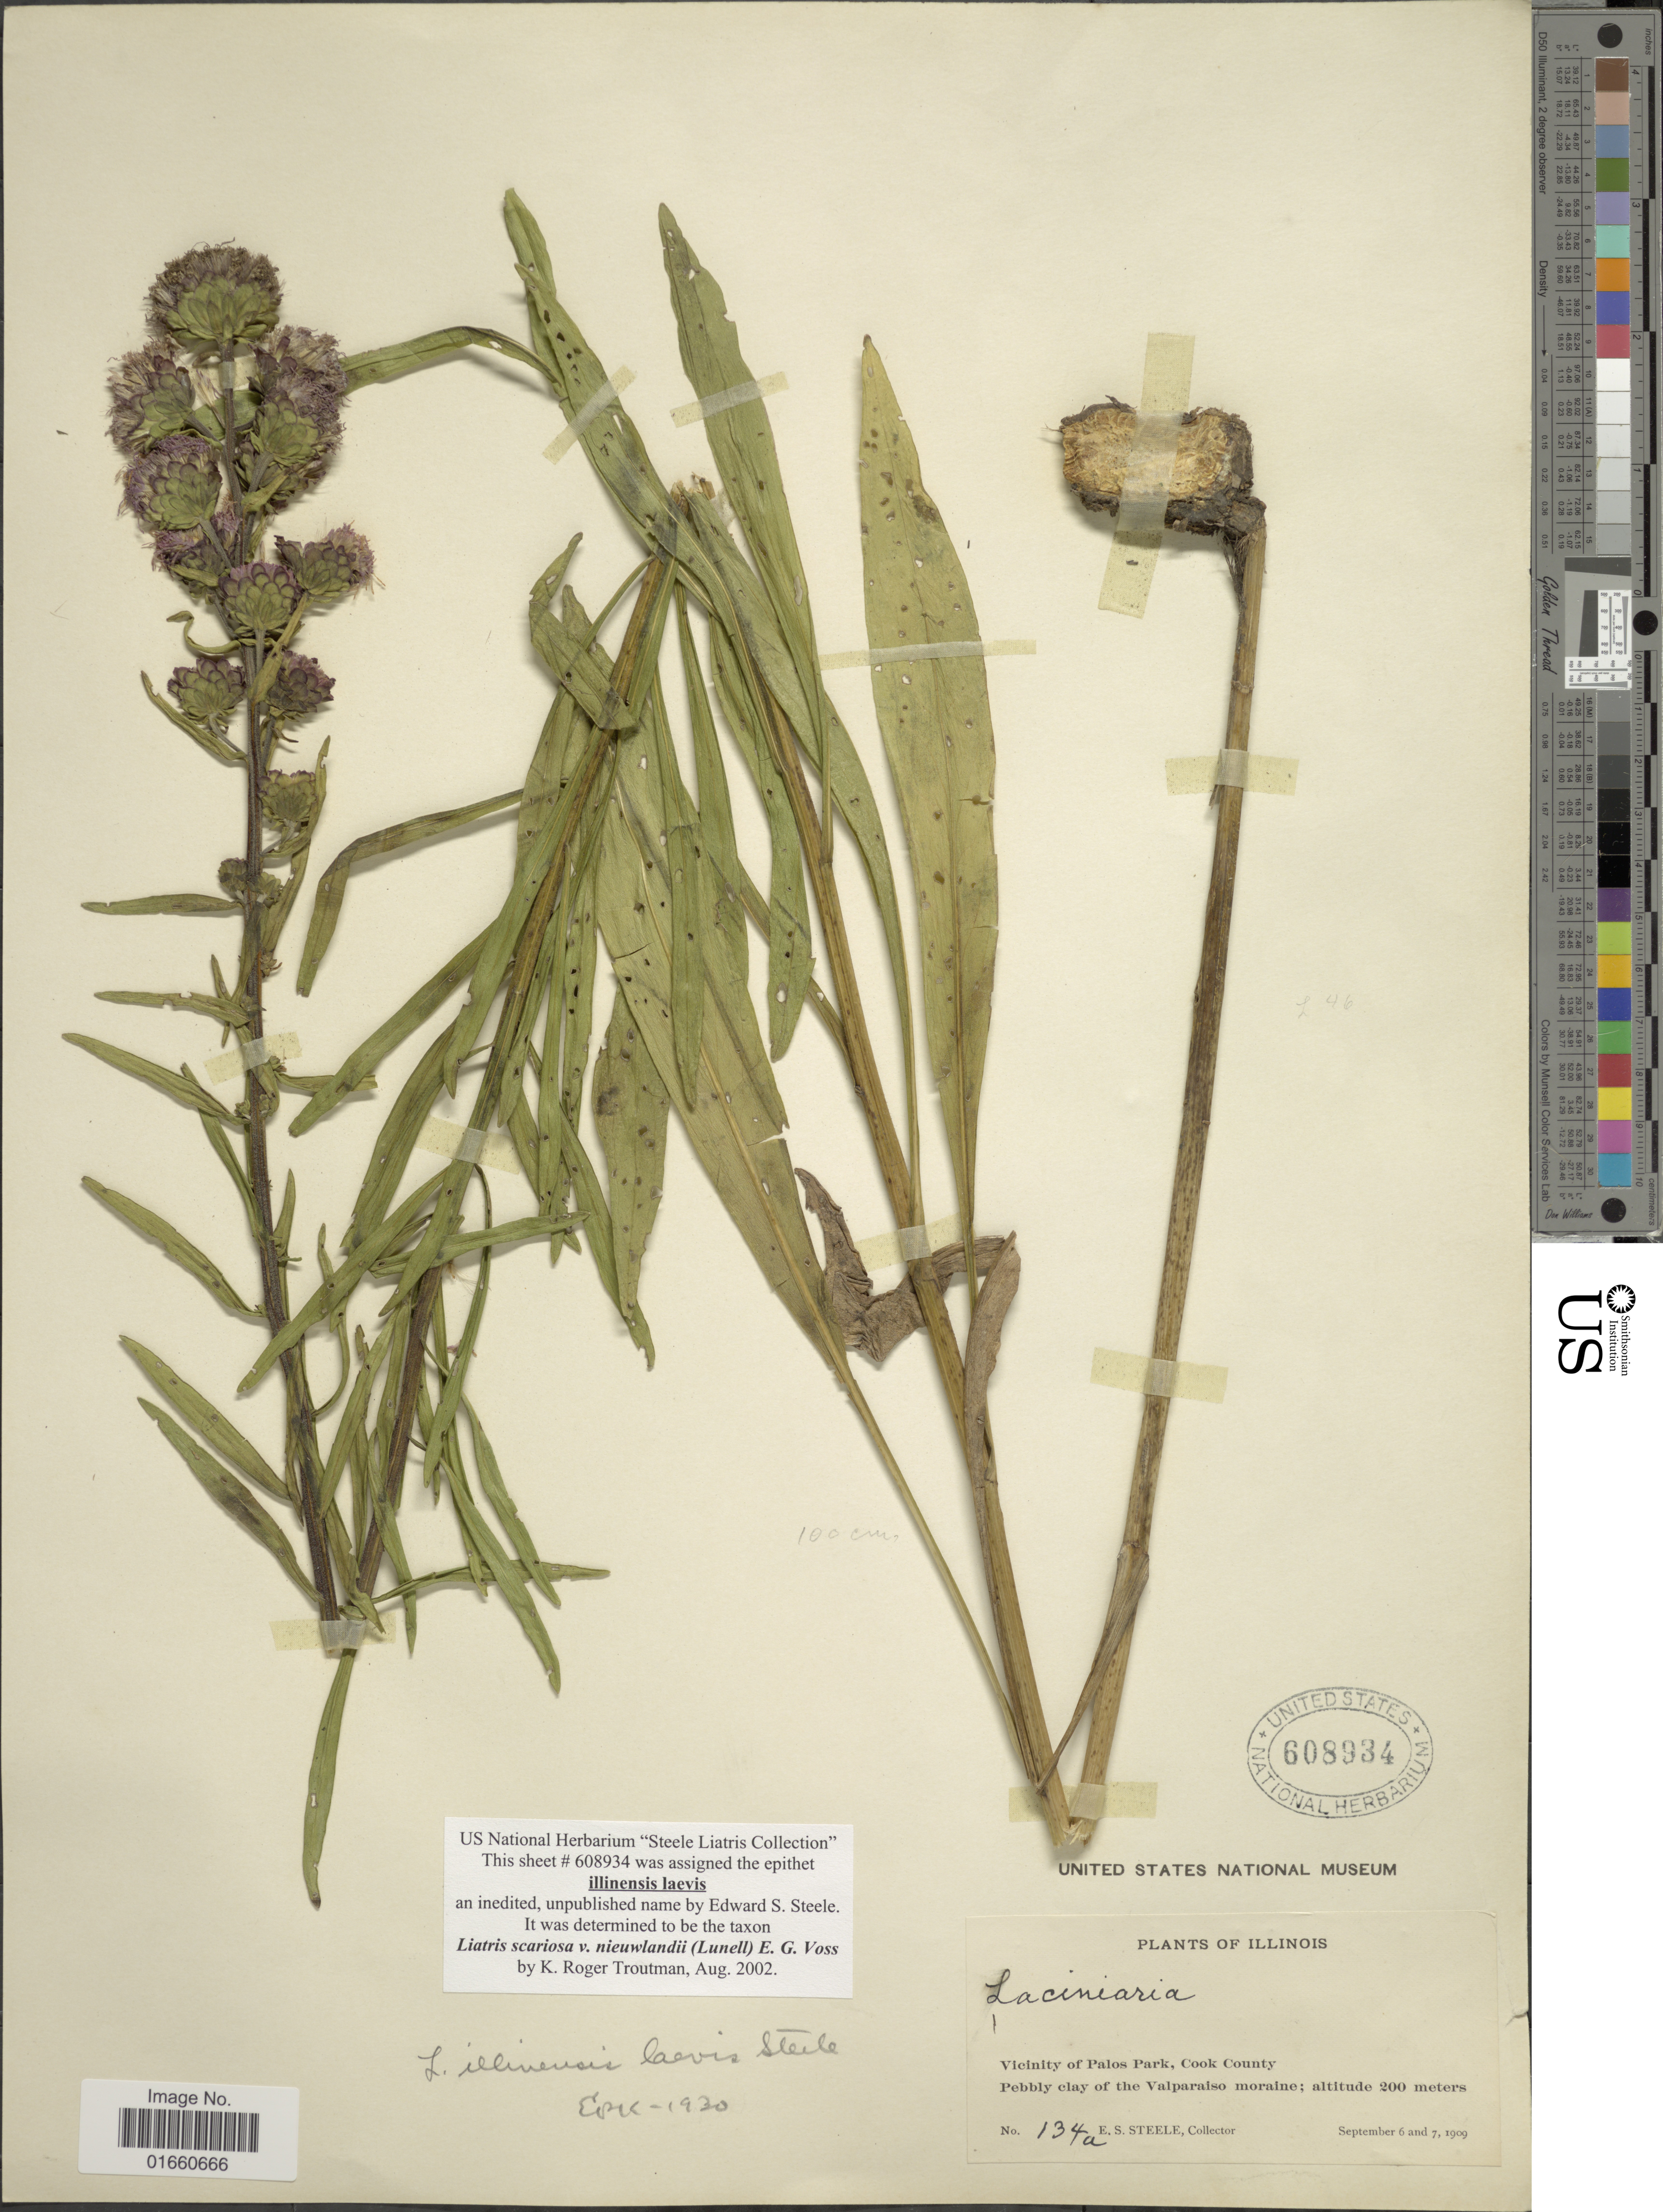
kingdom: Plantae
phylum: Tracheophyta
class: Magnoliopsida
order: Asterales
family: Asteraceae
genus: Liatris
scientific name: Liatris scariosa var. nieuwlandii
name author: (Lunell) E.G. Voss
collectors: E. Steele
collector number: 134a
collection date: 1909-09-06/1909-09-07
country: United States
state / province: Illinois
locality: Vicinity of Palos Park, Cook County, Pebbly clay of the Valparaiso moraine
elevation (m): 200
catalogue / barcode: US 608934